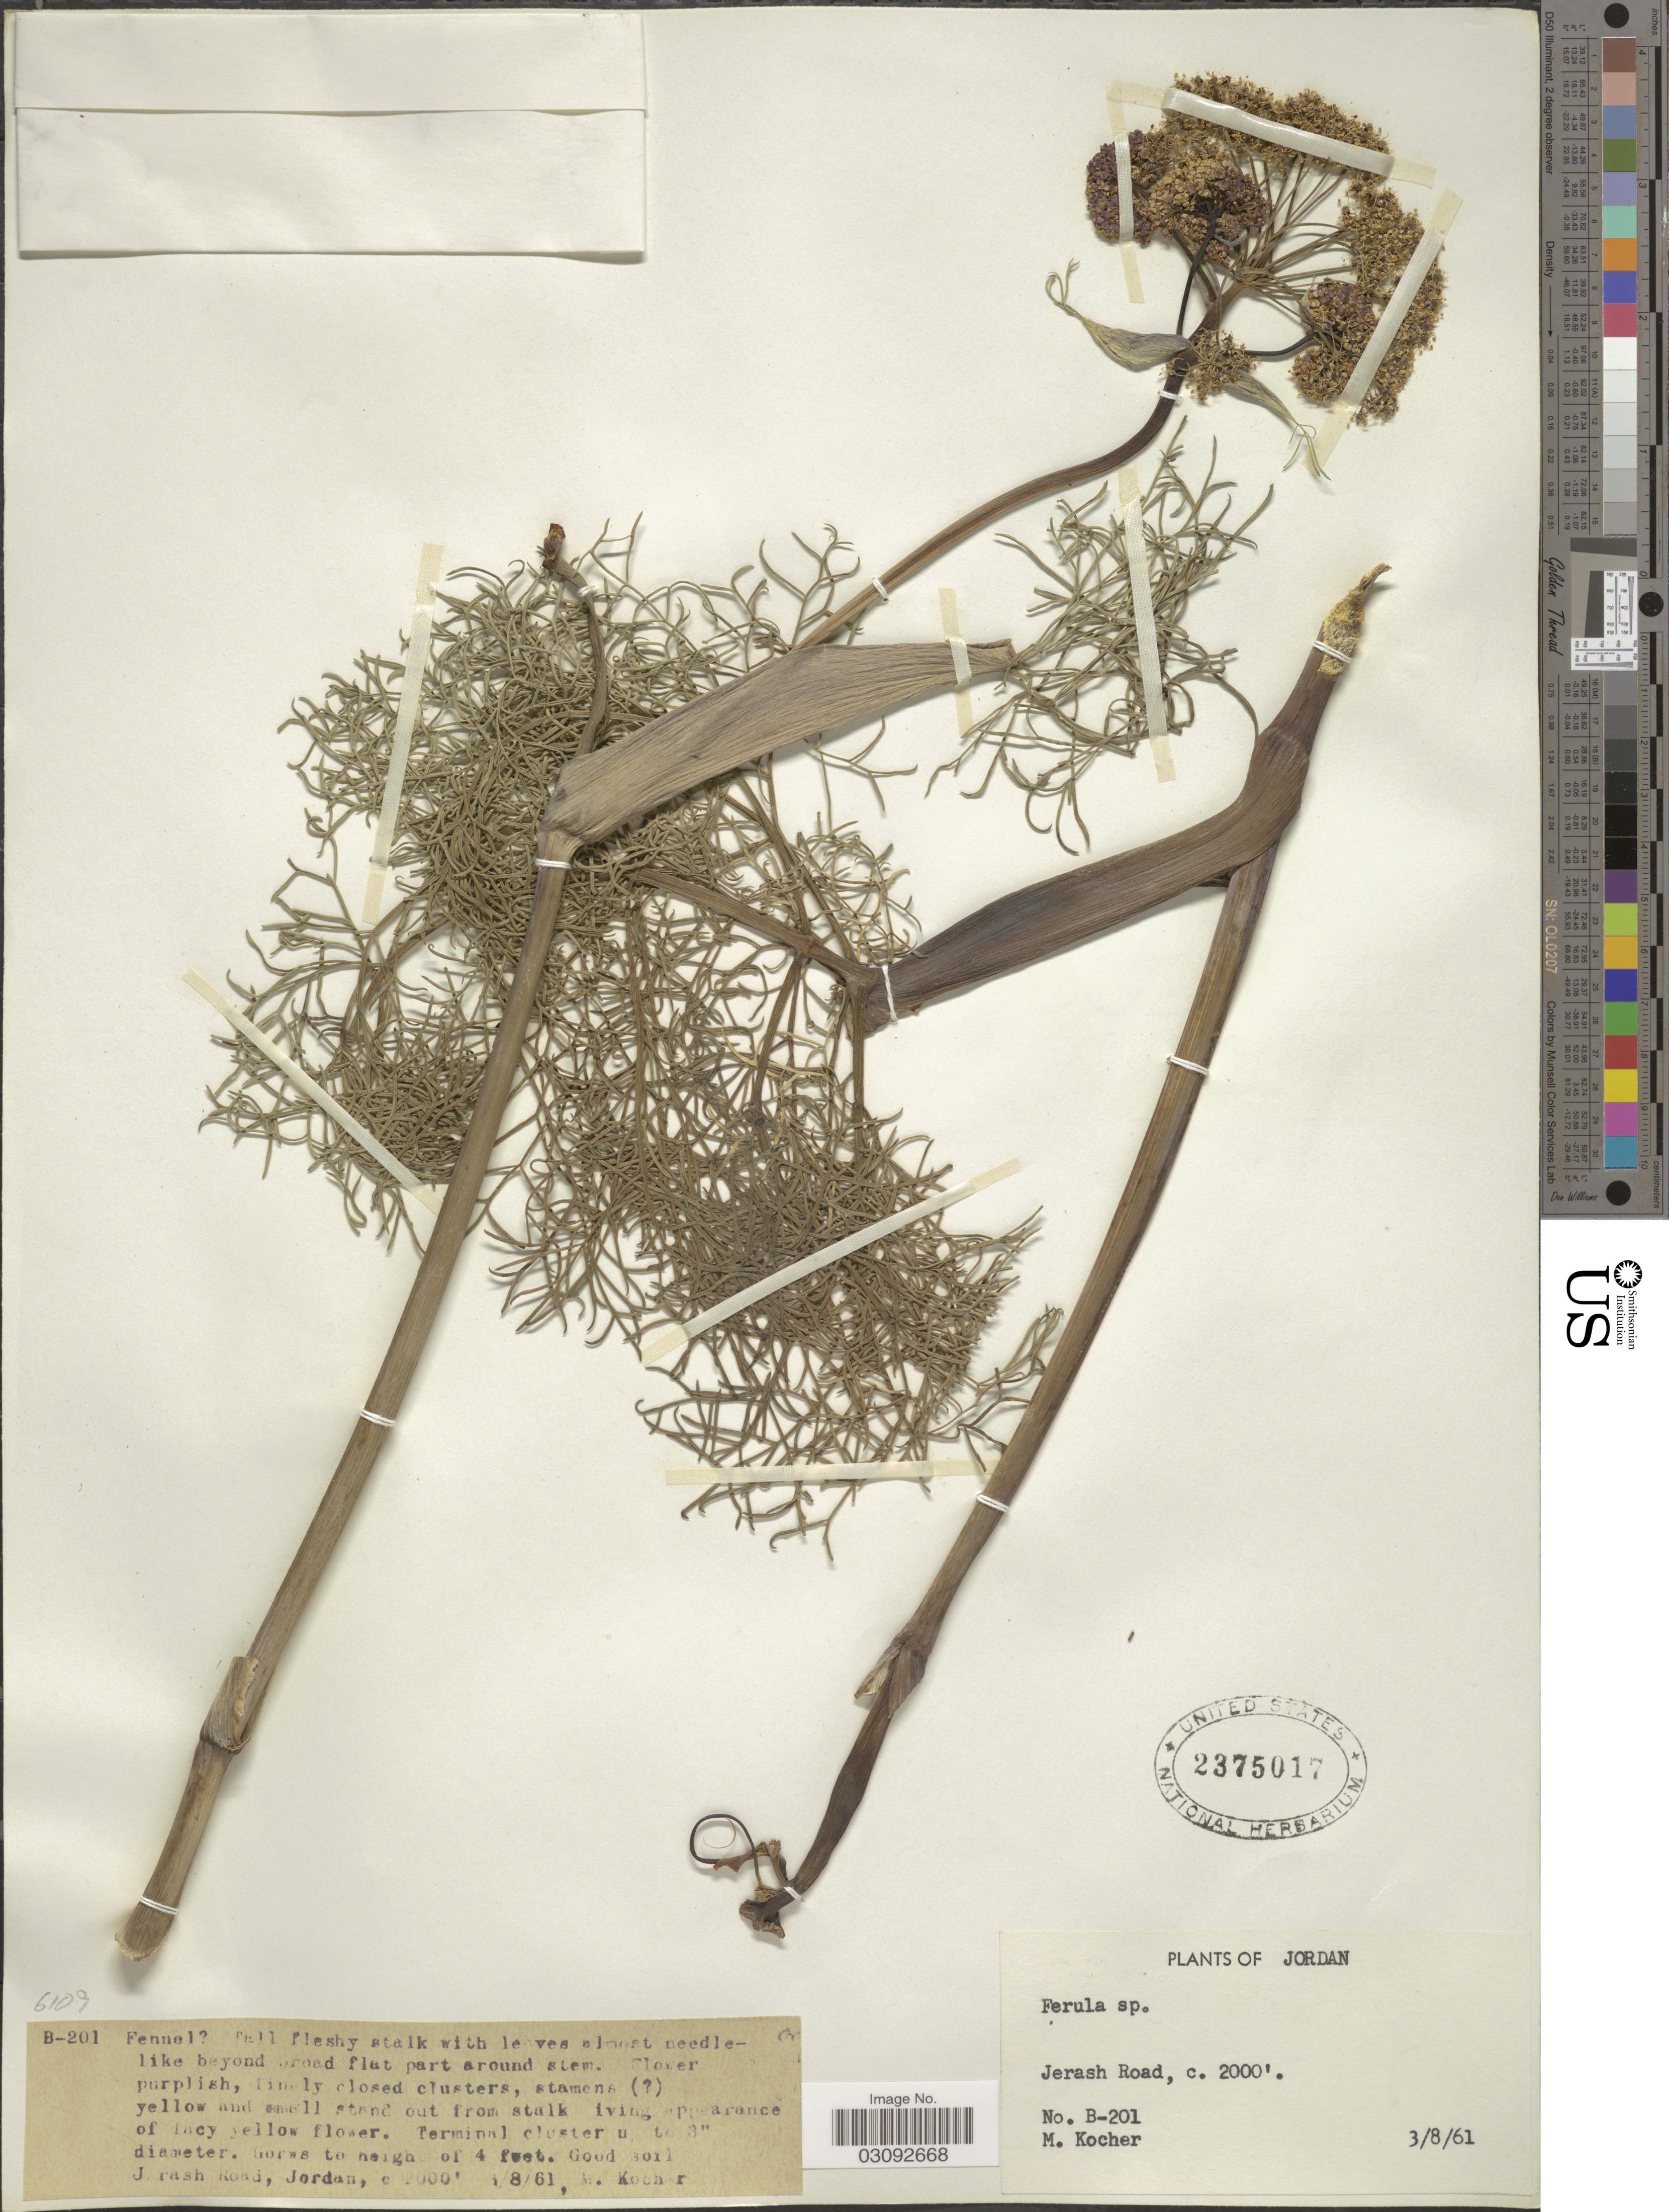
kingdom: Plantae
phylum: Tracheophyta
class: Magnoliopsida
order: Apiales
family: Apiaceae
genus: Ferula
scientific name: Ferula sp.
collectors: M. Kocher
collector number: B-201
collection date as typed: Transcribed d/m/y: 3/8/61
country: Jordan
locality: Jerash Road.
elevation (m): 610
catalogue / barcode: US 2375017